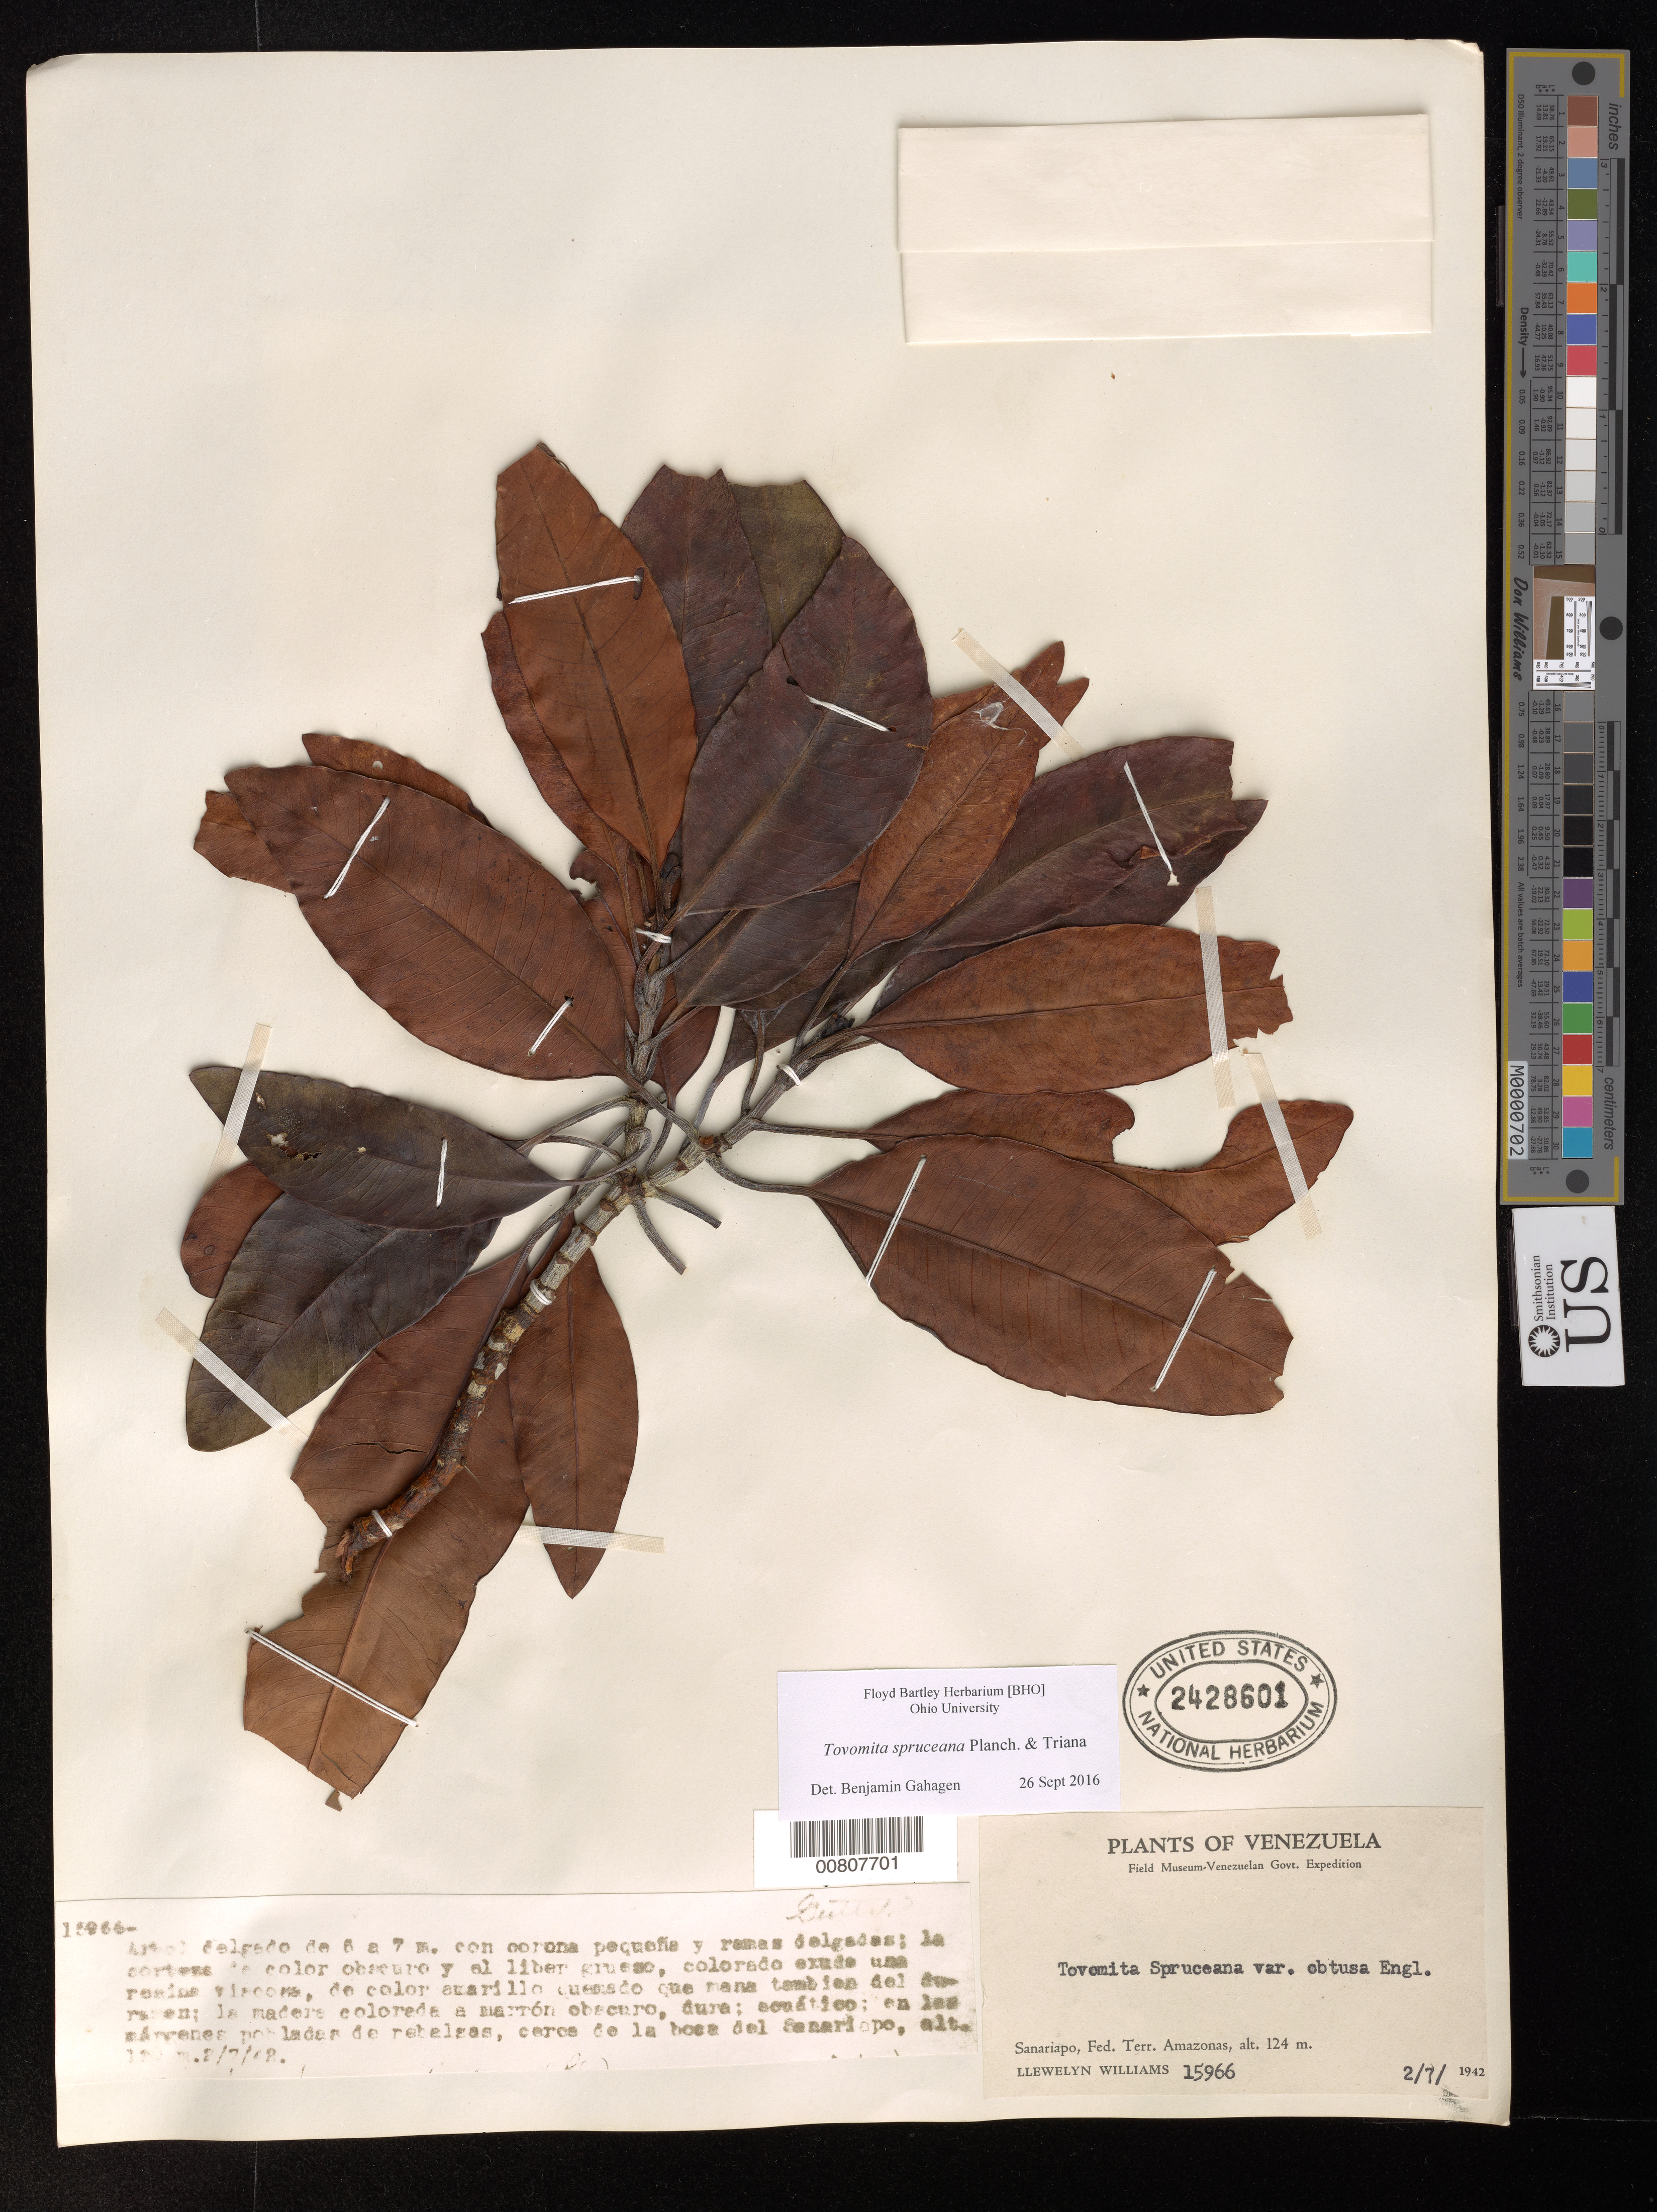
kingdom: Plantae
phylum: Tracheophyta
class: Magnoliopsida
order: Malpighiales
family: Clusiaceae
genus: Tovomita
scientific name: Tovomita spruceana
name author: Planch. & Triana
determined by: Gahagen, Benjamin, (BHO), Ohio University (UNITED STATES)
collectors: Ll. Williams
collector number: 15966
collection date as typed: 2-Jul-42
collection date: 1942-07-02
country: Venezuela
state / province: Amazonas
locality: Boca de Sanariapo, arriba del Raudal de Maipures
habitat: Margenes bajas, arboreadas de rebalses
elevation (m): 120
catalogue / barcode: US 2428601